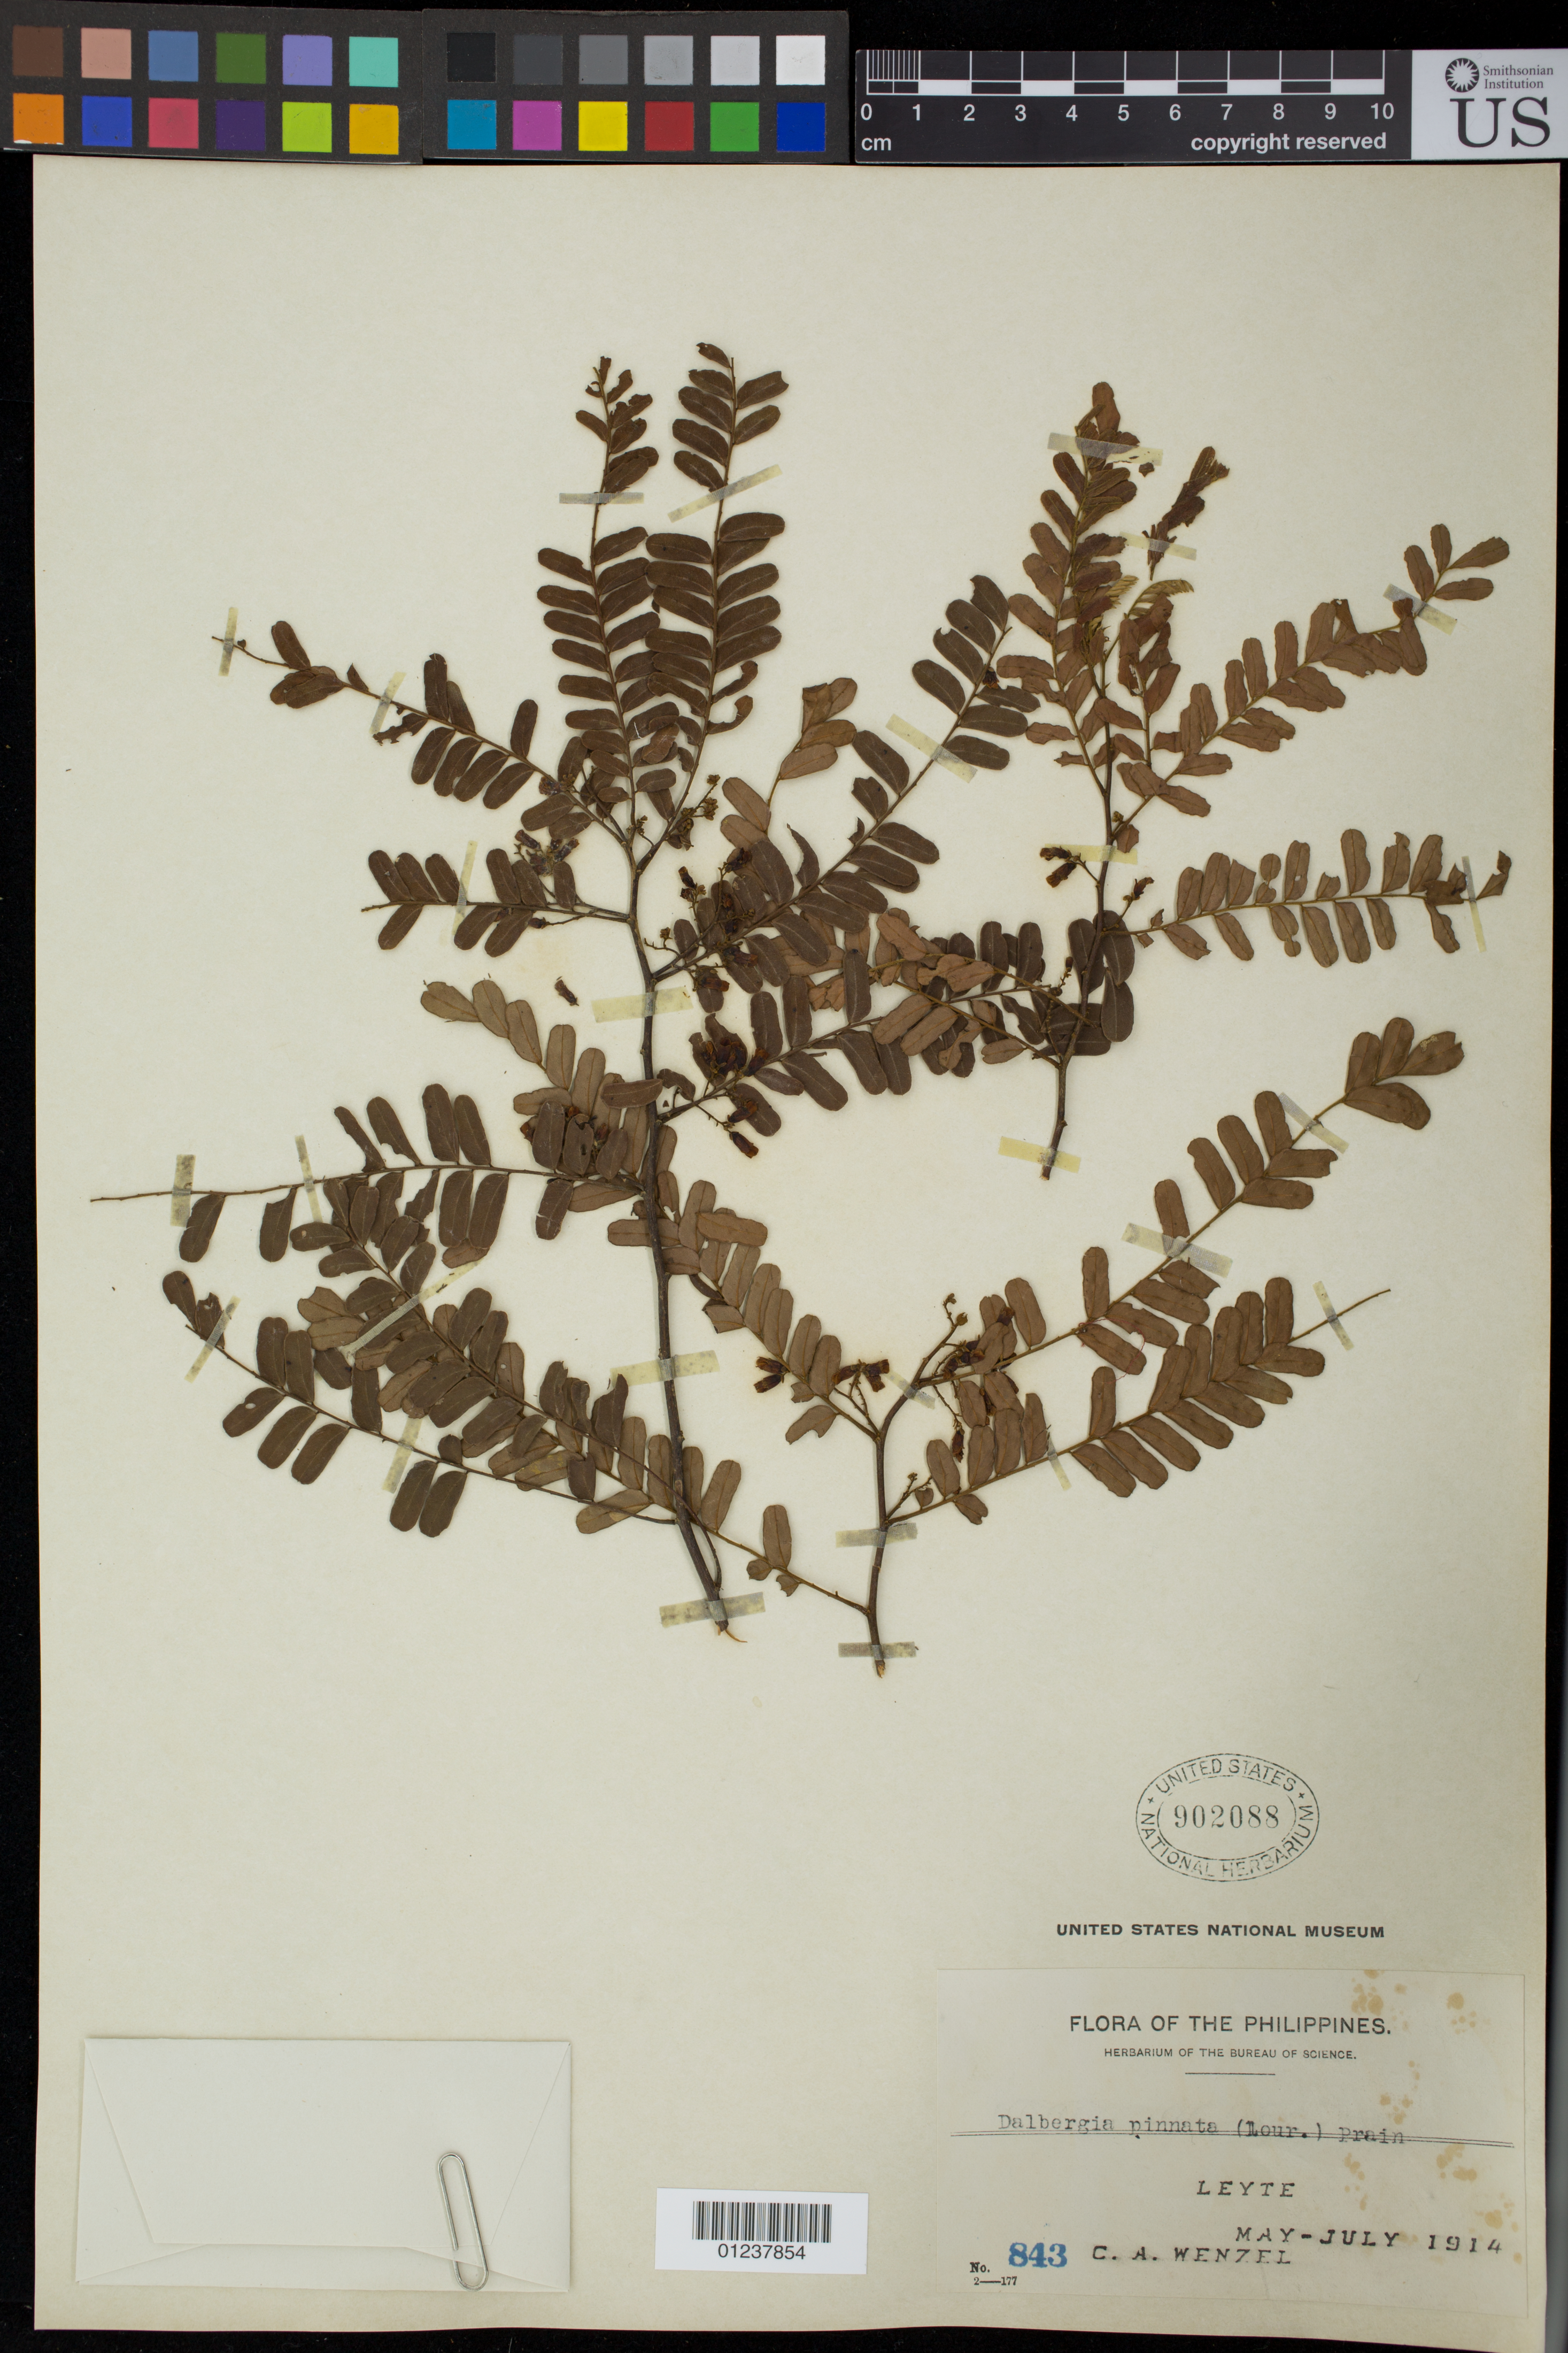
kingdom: Plantae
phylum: Tracheophyta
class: Magnoliopsida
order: Fabales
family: Fabaceae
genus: Dalbergia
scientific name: Dalbergia pinnata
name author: (Lour.) Prain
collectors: C. Wenzel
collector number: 843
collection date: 1914-05/1914-07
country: Philippines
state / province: Eastern Visayas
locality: Leyte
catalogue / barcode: US 902088